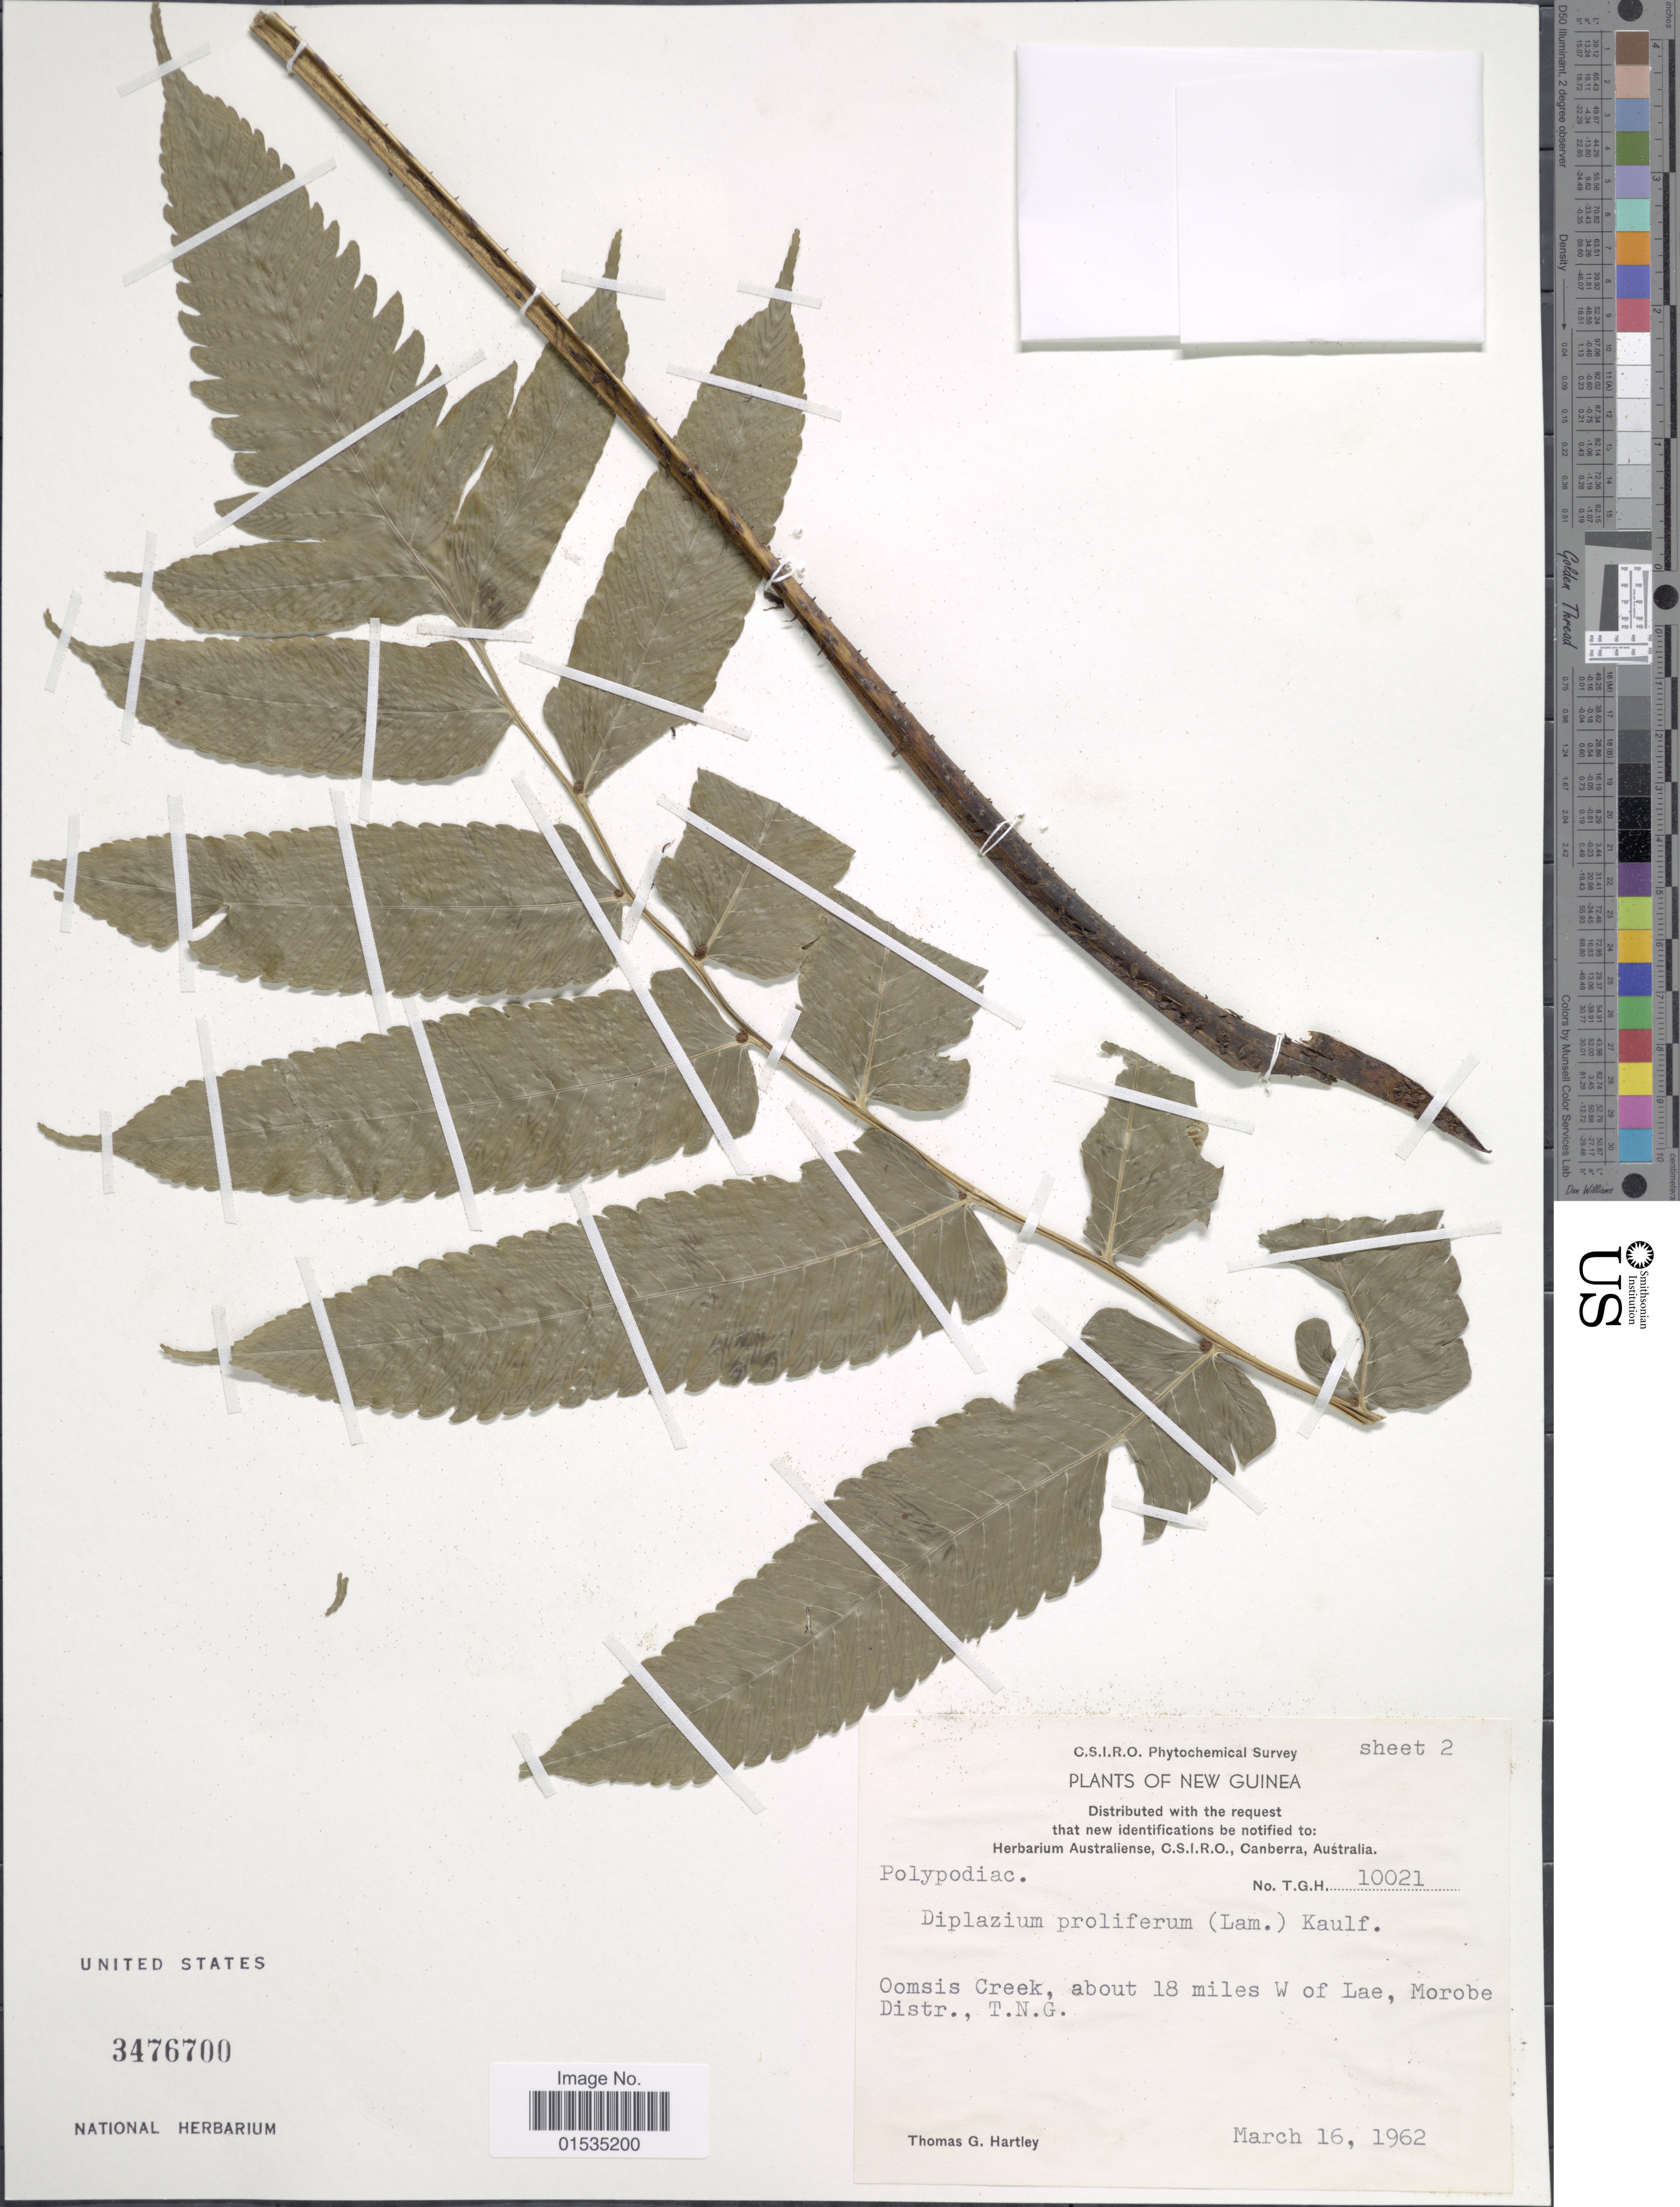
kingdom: Plantae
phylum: Tracheophyta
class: Polypodiopsida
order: Polypodiales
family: Athyriaceae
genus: Diplazium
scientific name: Diplazium proliferum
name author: (Lam.) Thouars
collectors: T. G. Hartley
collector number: T.G.H. 10021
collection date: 1962-03-16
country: Papua New Guinea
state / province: Morobe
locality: New Guinea, Oomsis Creek, about 18 miles W of Lae, T.N.G.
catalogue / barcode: US 3476700